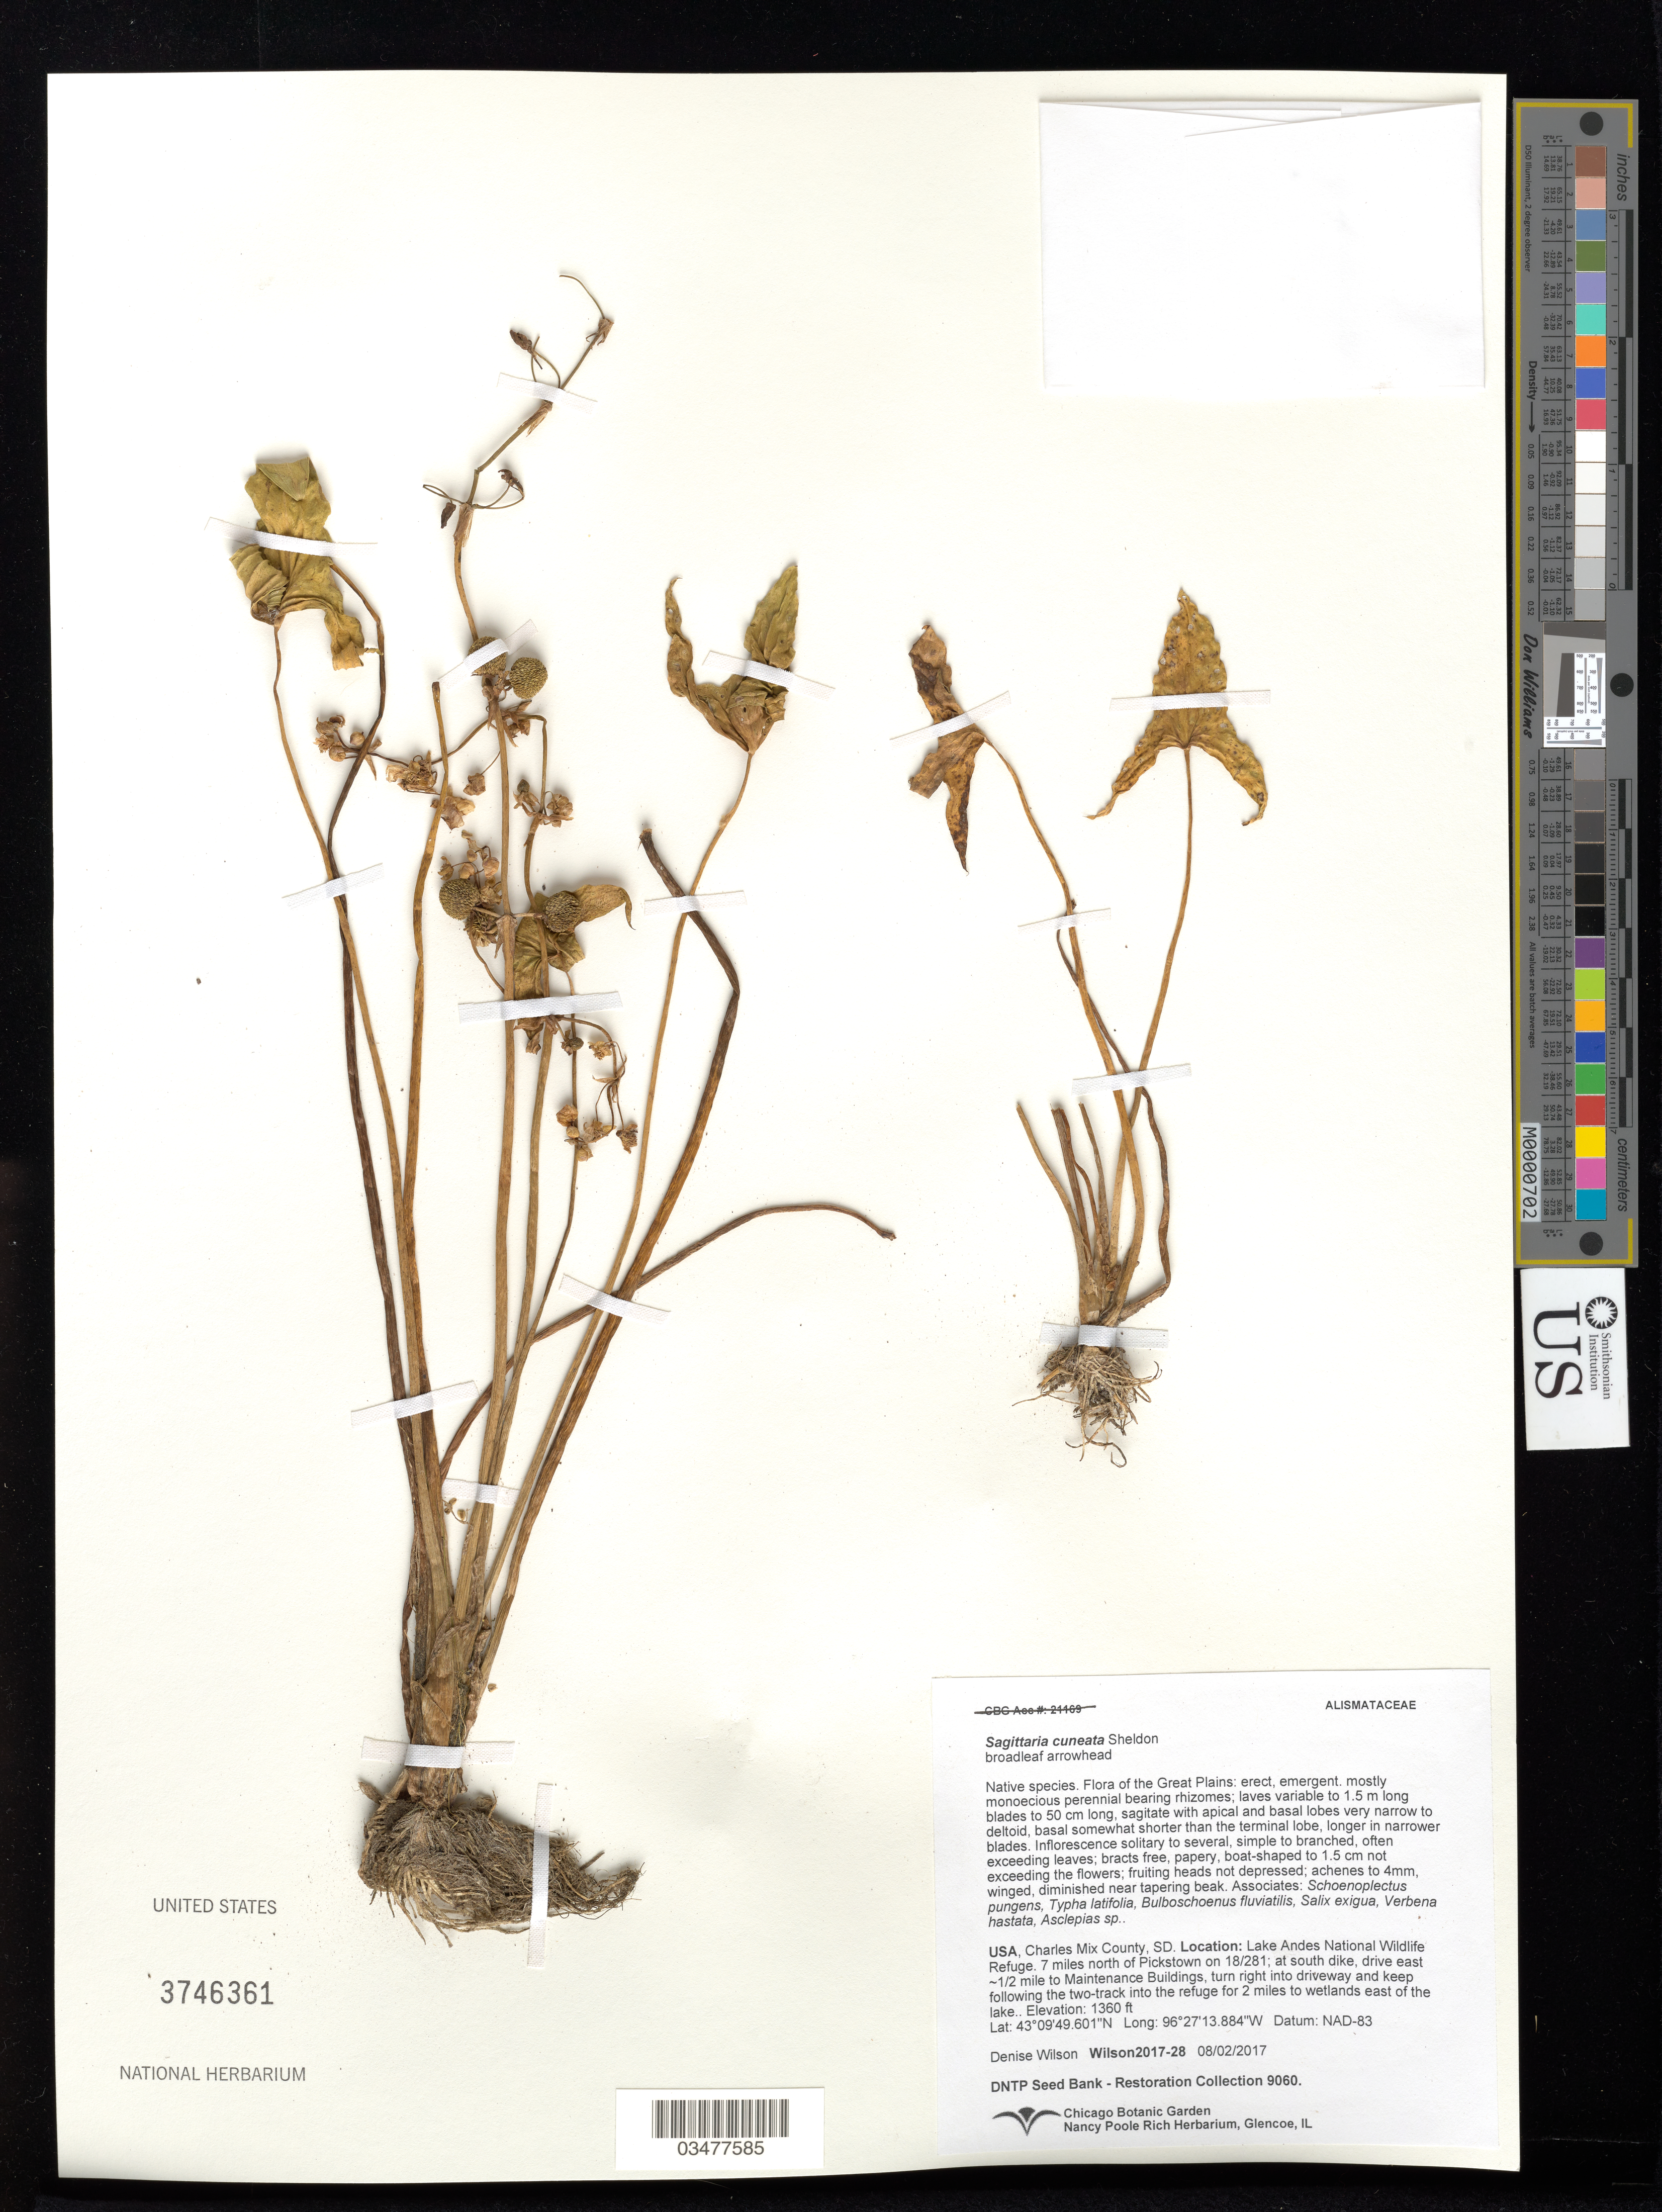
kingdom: Plantae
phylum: Tracheophyta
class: Liliopsida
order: Alismatales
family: Alismataceae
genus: Sagittaria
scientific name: Sagittaria cuneata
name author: E. Sheld.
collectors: D. Wilson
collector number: Wilson2017-28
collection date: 2017-08-02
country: United States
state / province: South Dakota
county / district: Charles Mix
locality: Lake Andes National Wildlife Refuge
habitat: With Typha latifolia, Salix exigua, Verbena hastata, Asclepias sp.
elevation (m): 415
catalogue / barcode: US 3746361